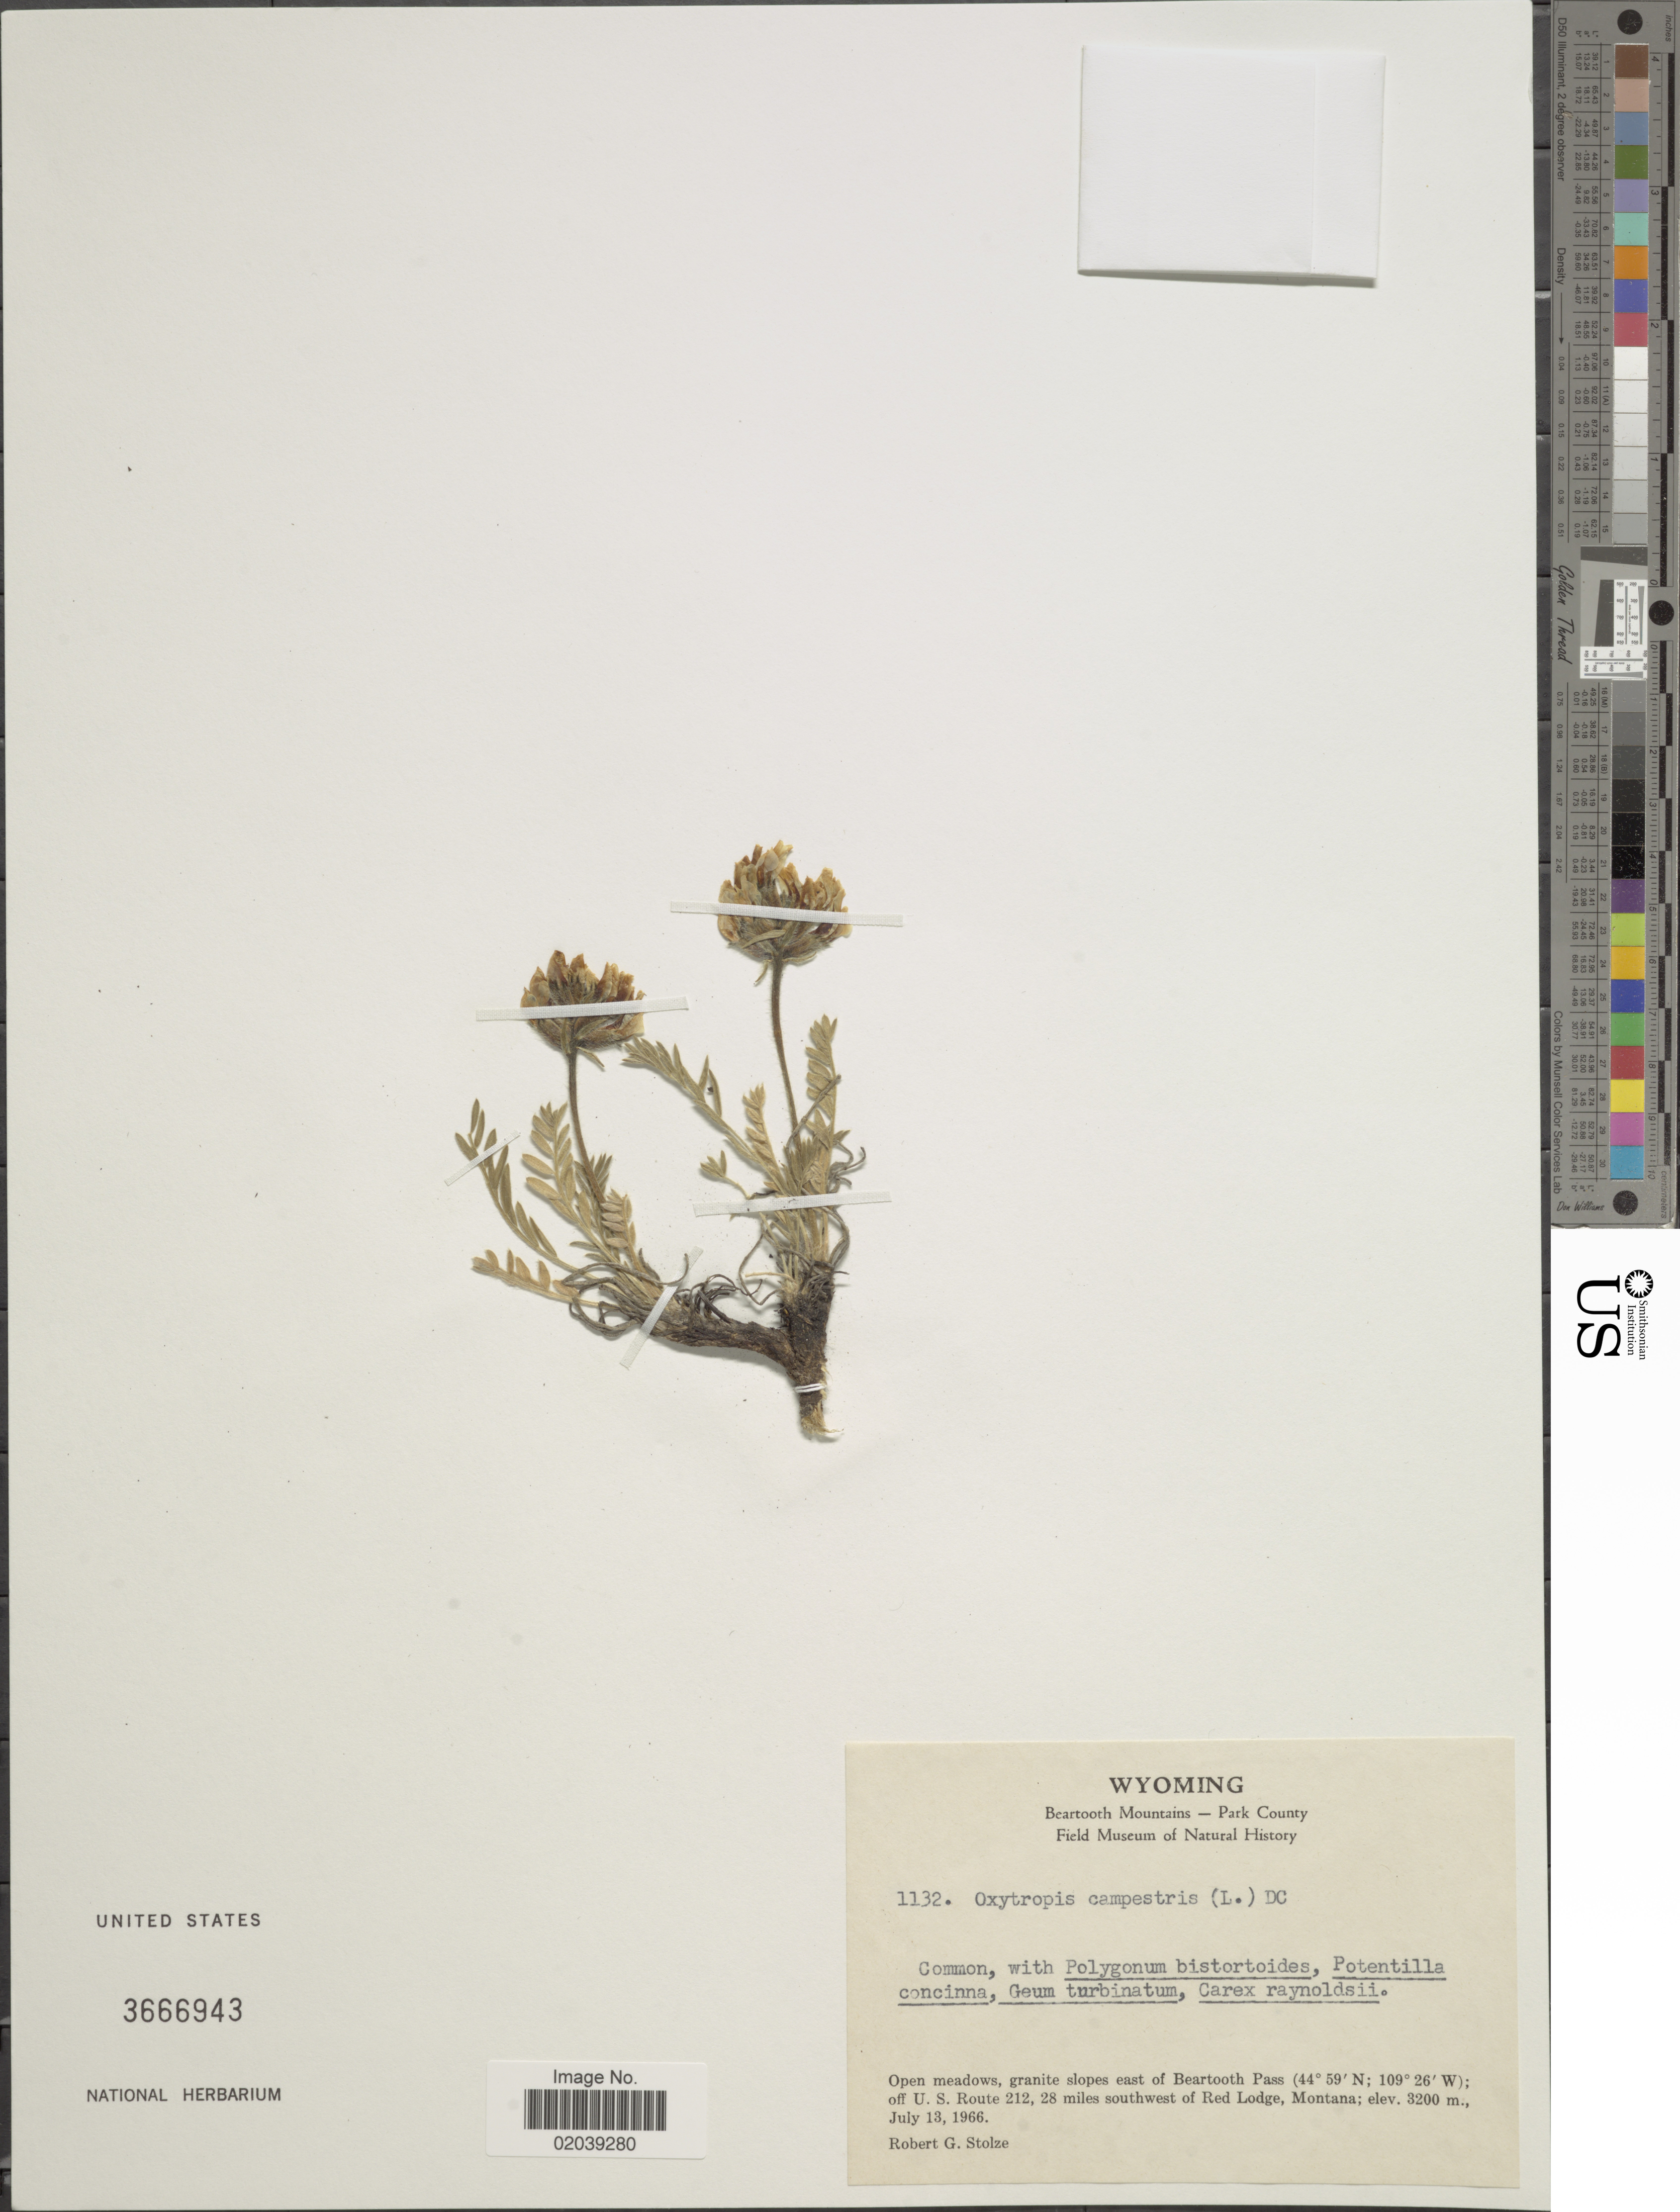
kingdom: Plantae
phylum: Tracheophyta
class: Magnoliopsida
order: Fabales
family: Fabaceae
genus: Oxytropis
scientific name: Oxytropis campestris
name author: (L.) DC.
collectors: R. G. Stolze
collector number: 1132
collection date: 1966-07-13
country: United States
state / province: Montana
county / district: Park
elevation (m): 3200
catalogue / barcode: US 3666943